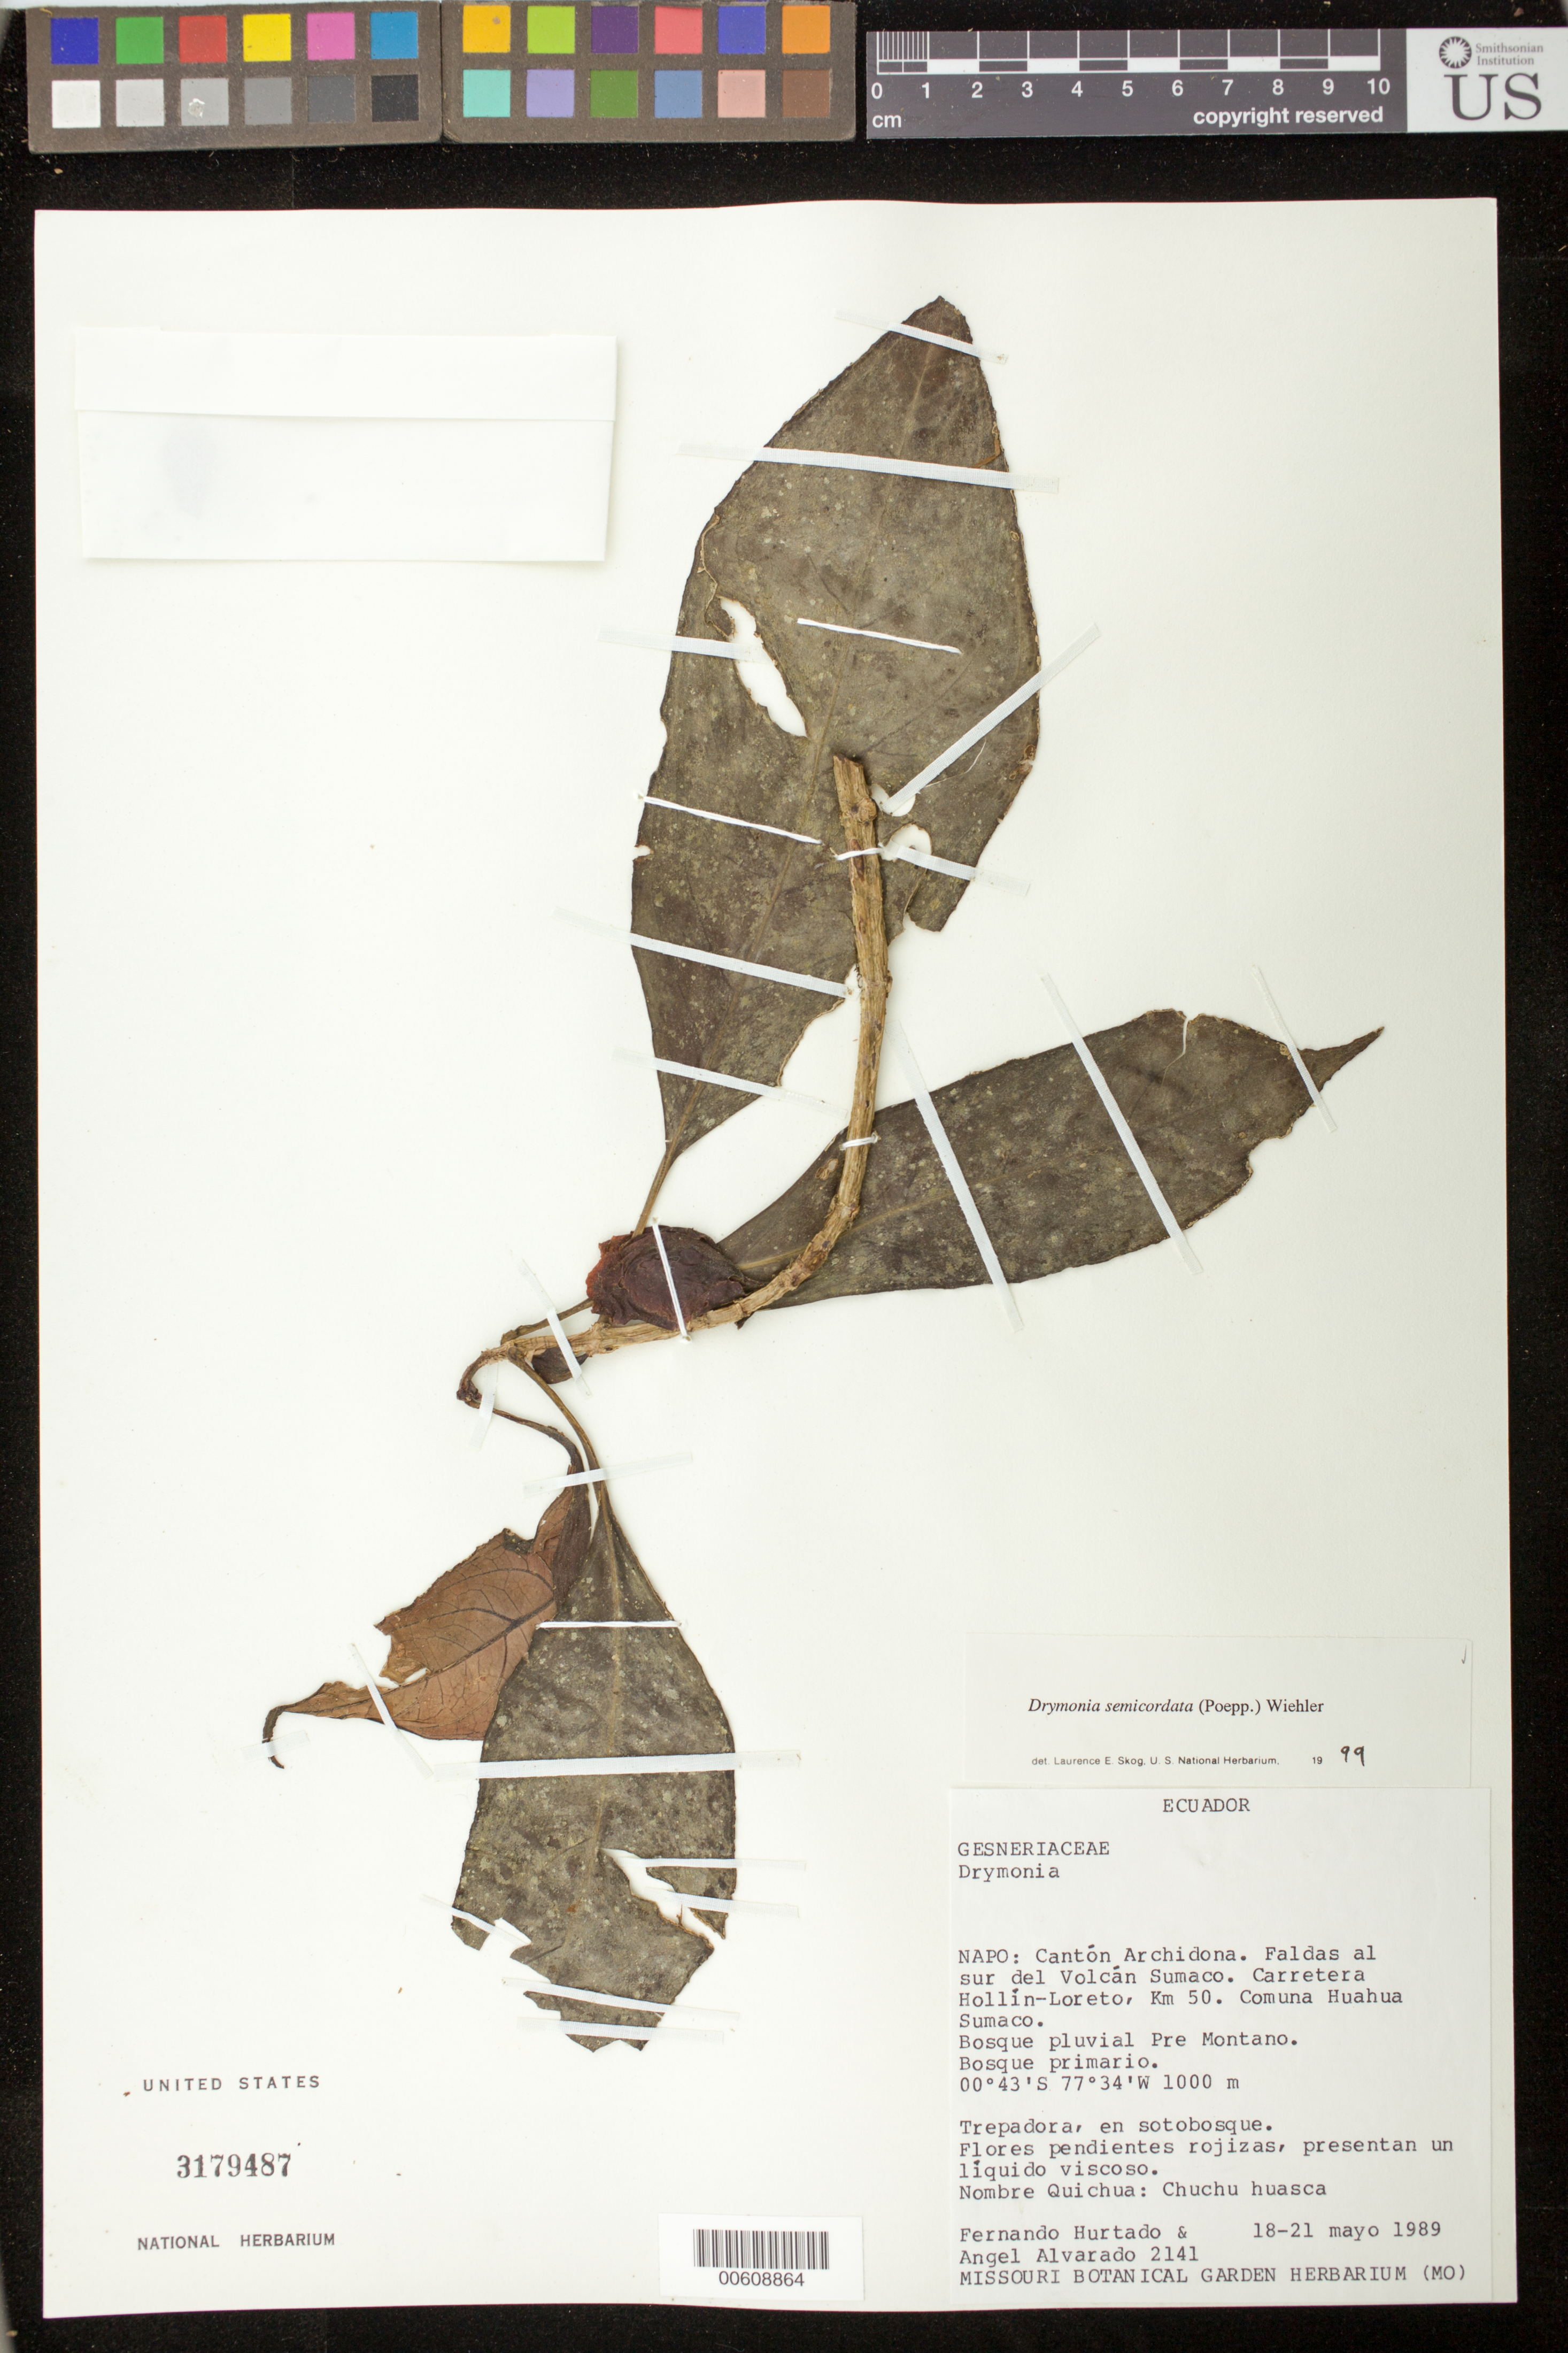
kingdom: Plantae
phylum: Tracheophyta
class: Magnoliopsida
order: Lamiales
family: Gesneriaceae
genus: Drymonia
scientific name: Drymonia semicordata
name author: (Poepp.) Wiehler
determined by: Skog, Laurence E.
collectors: F. Hurtado & A. Alvarado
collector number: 2141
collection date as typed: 18-21 May 1989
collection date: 1989-05-18/1989-05-21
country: Ecuador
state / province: Napo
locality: Cantón Archidona. Faldas al S del Volcán Sumaco, Carretera Hollín - Loreto, Km 50; comuna Huahua Sumaco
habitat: Bosque pluvial premontano; bosque primario; en sotobosque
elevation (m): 1000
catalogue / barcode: US 3179487